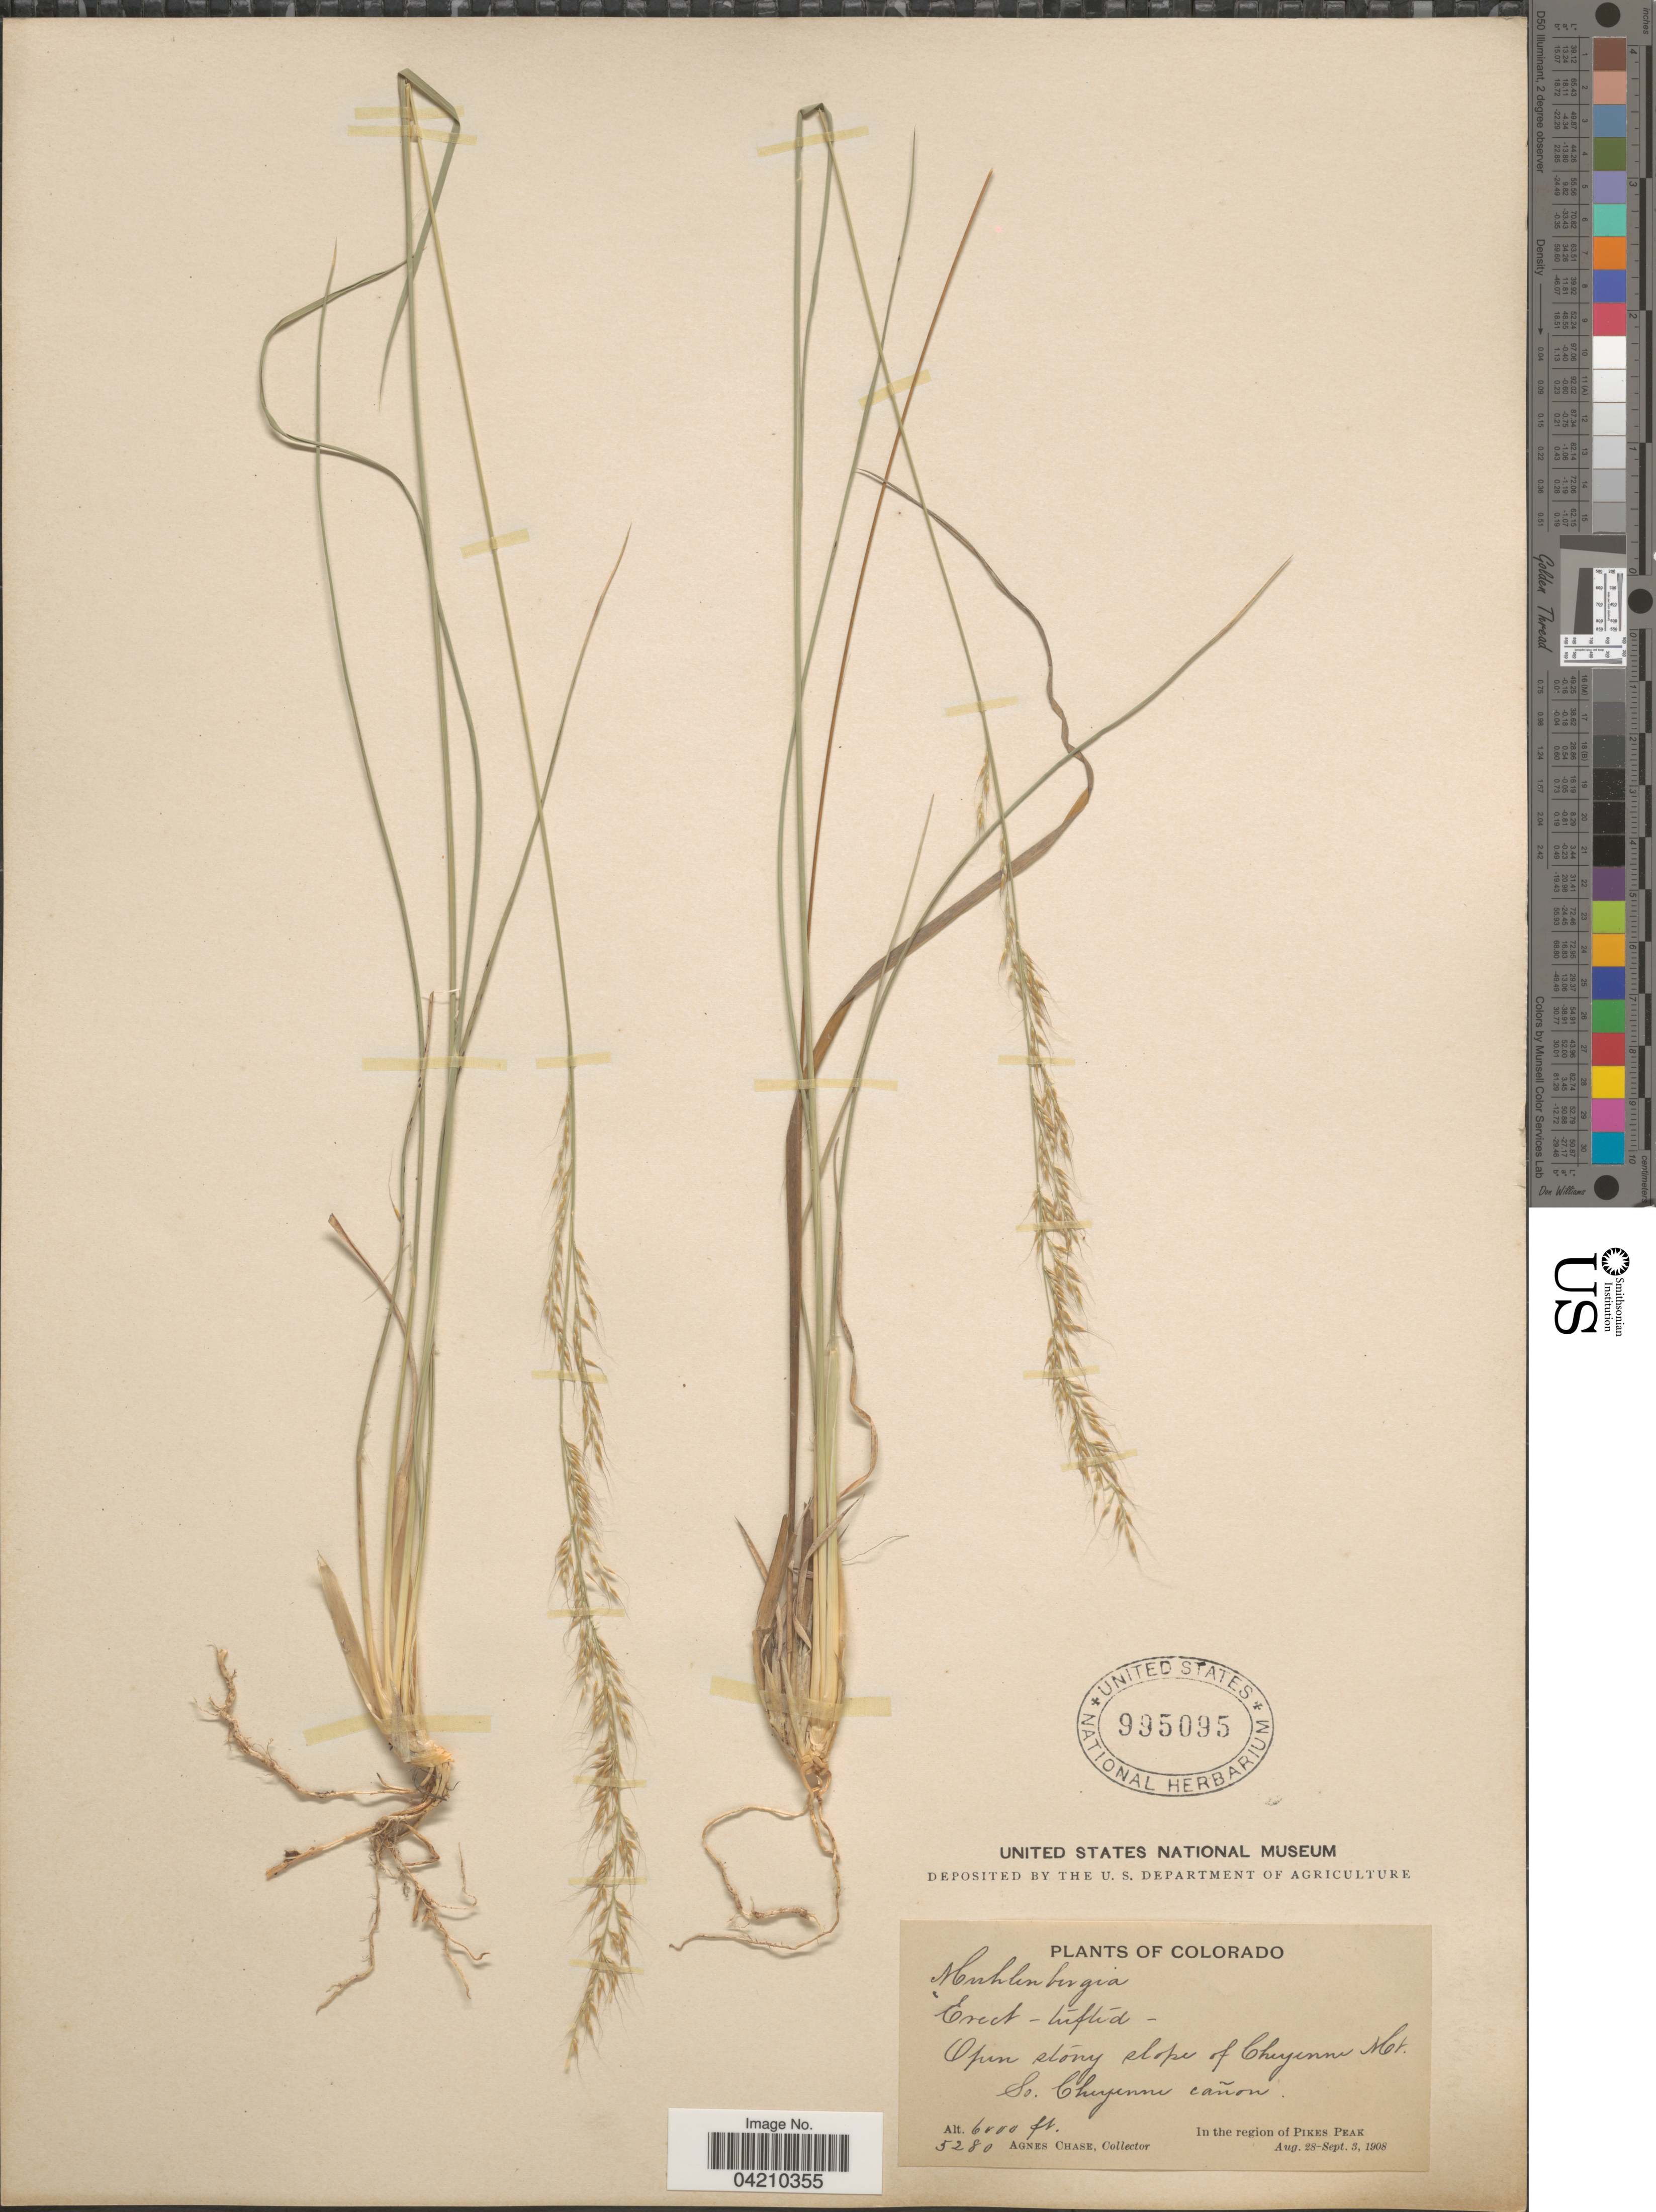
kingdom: Plantae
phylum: Tracheophyta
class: Liliopsida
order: Poales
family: Poaceae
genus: Muhlenbergia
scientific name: Muhlenbergia montana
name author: (Nutt.) Hitchc.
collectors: A. Chase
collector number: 5280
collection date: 1908-08-28/1908-09-03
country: United States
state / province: Colorado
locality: Open stony slope of Cheyenne Mt. So. Cheyenne cañon. In the region of Pikes Peak.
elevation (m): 1829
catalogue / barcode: US 995095